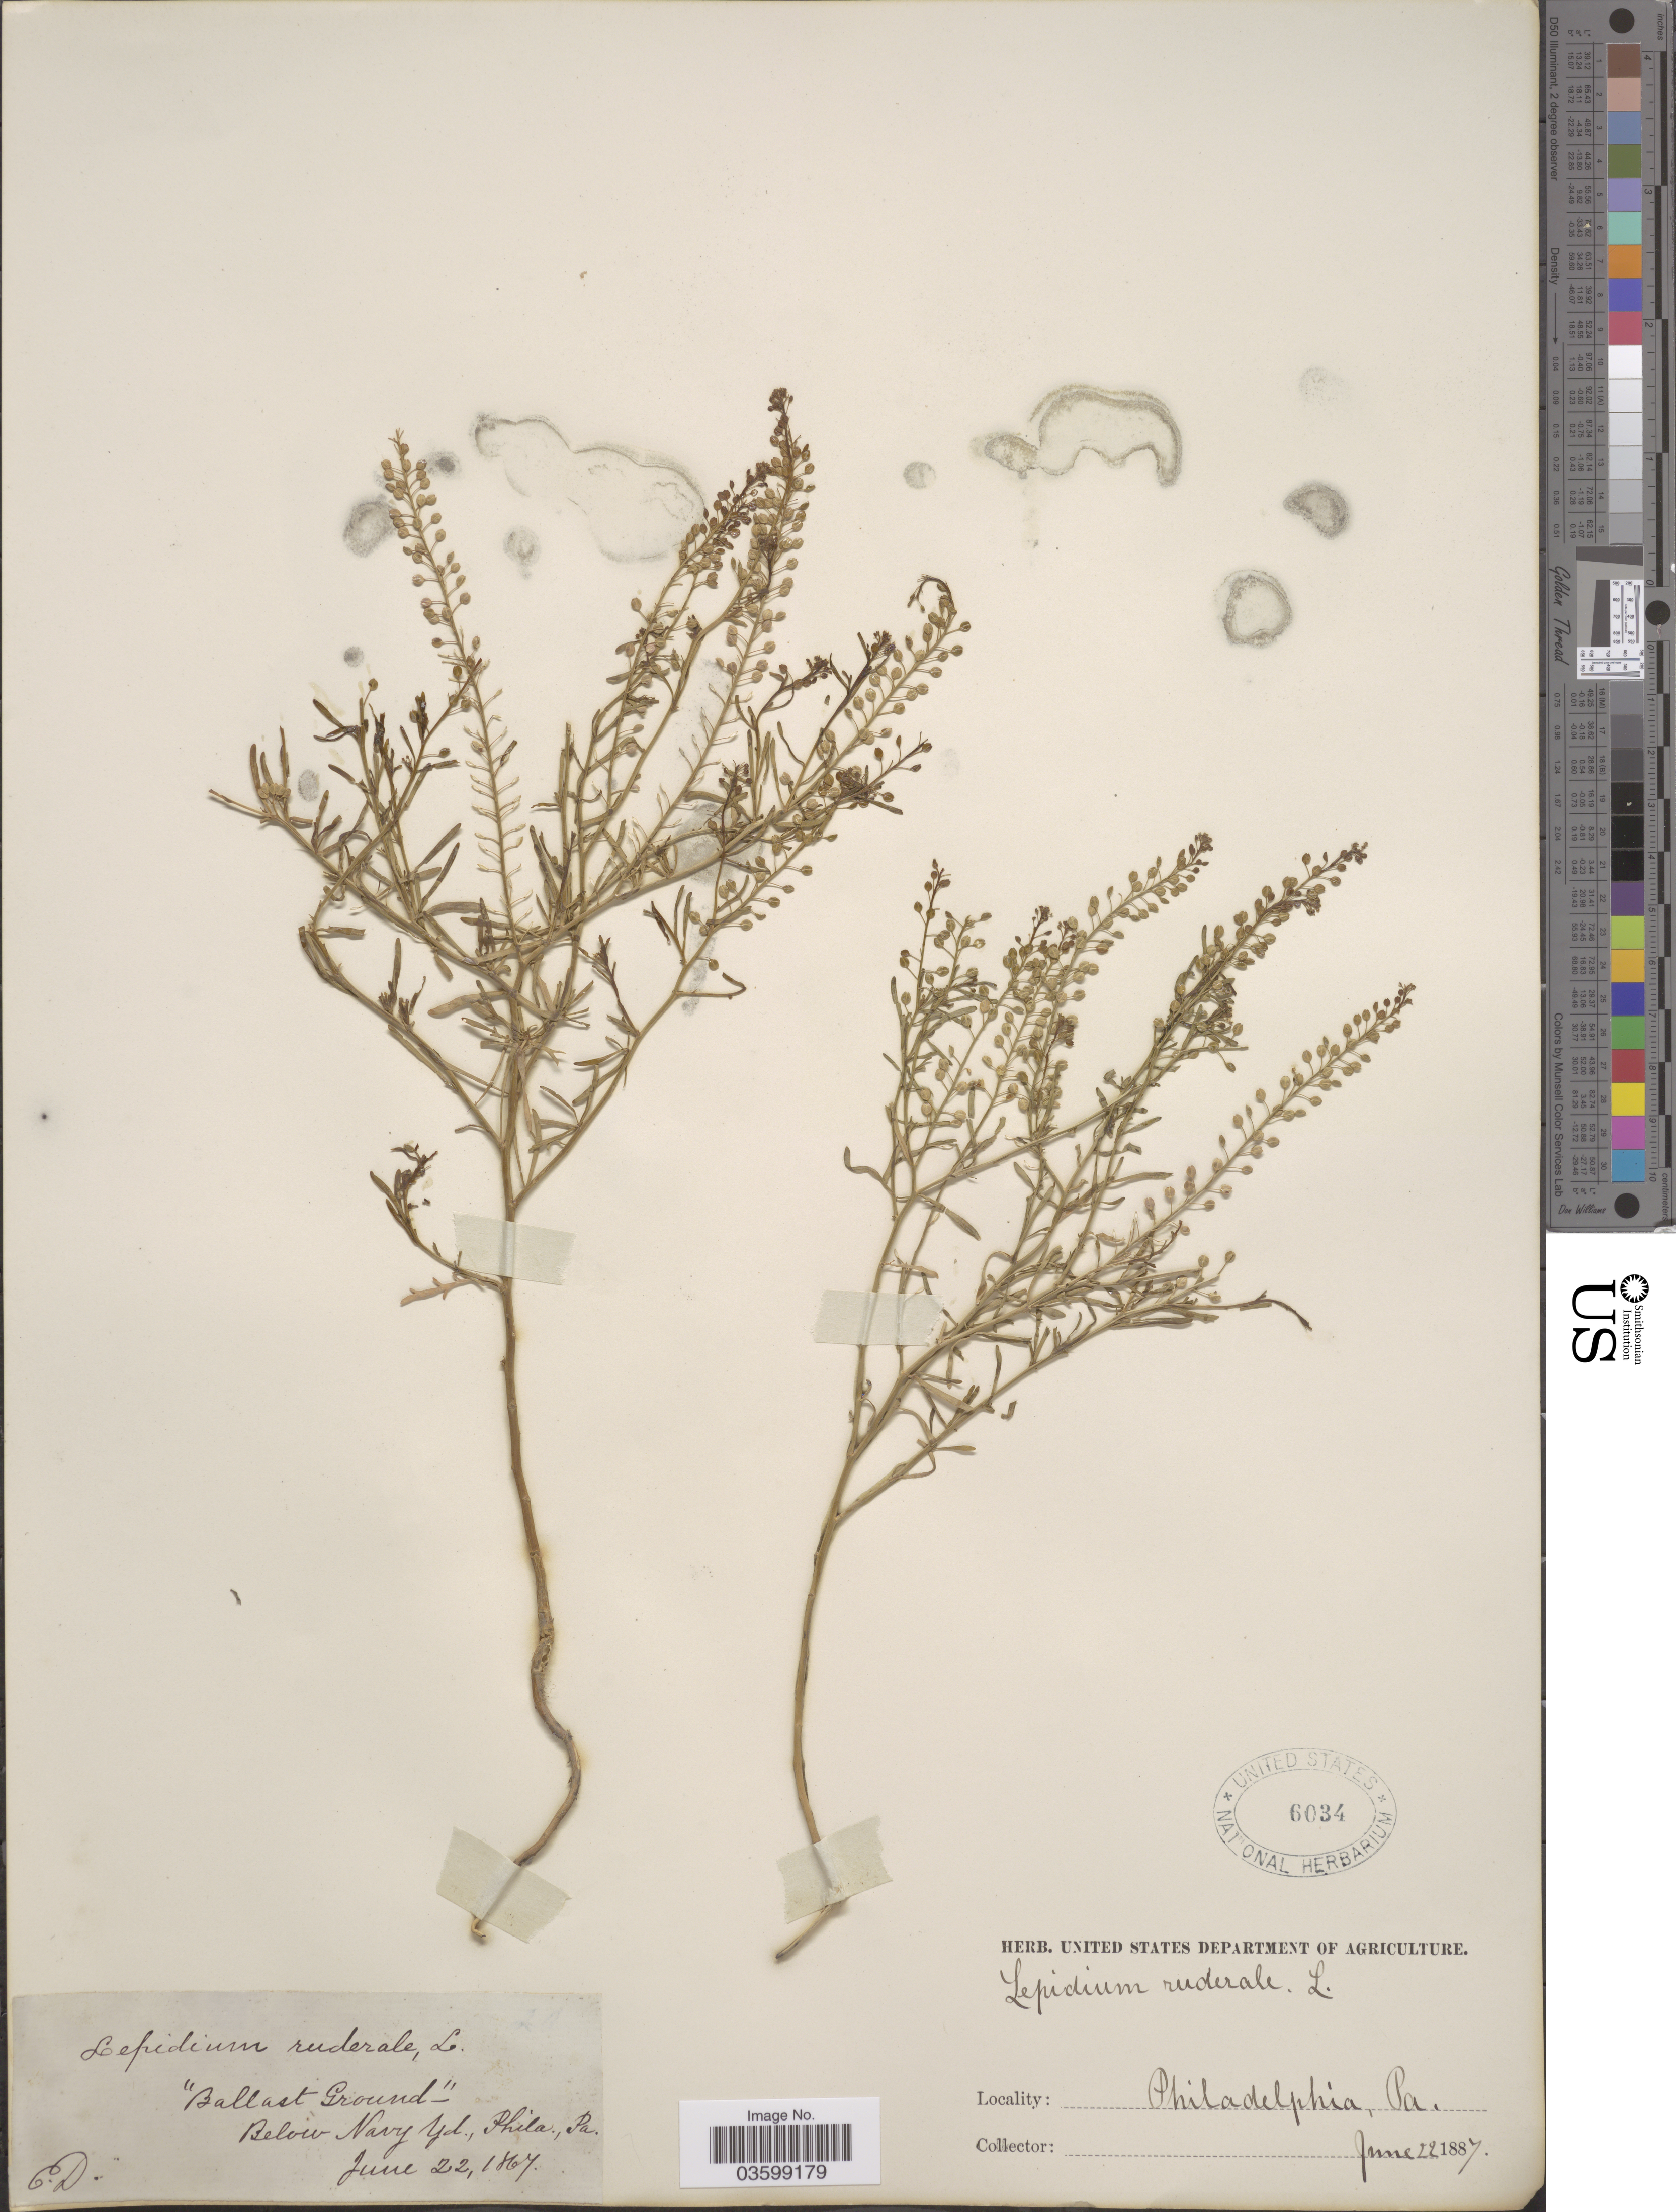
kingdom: Plantae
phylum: Tracheophyta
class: Magnoliopsida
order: Brassicales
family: Brassicaceae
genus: Lepidium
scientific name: Lepidium ruderale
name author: Burm. f.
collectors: E. D.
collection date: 1887-06-22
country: United States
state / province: Pennsylvania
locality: Ballast Ground-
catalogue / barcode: US 6034